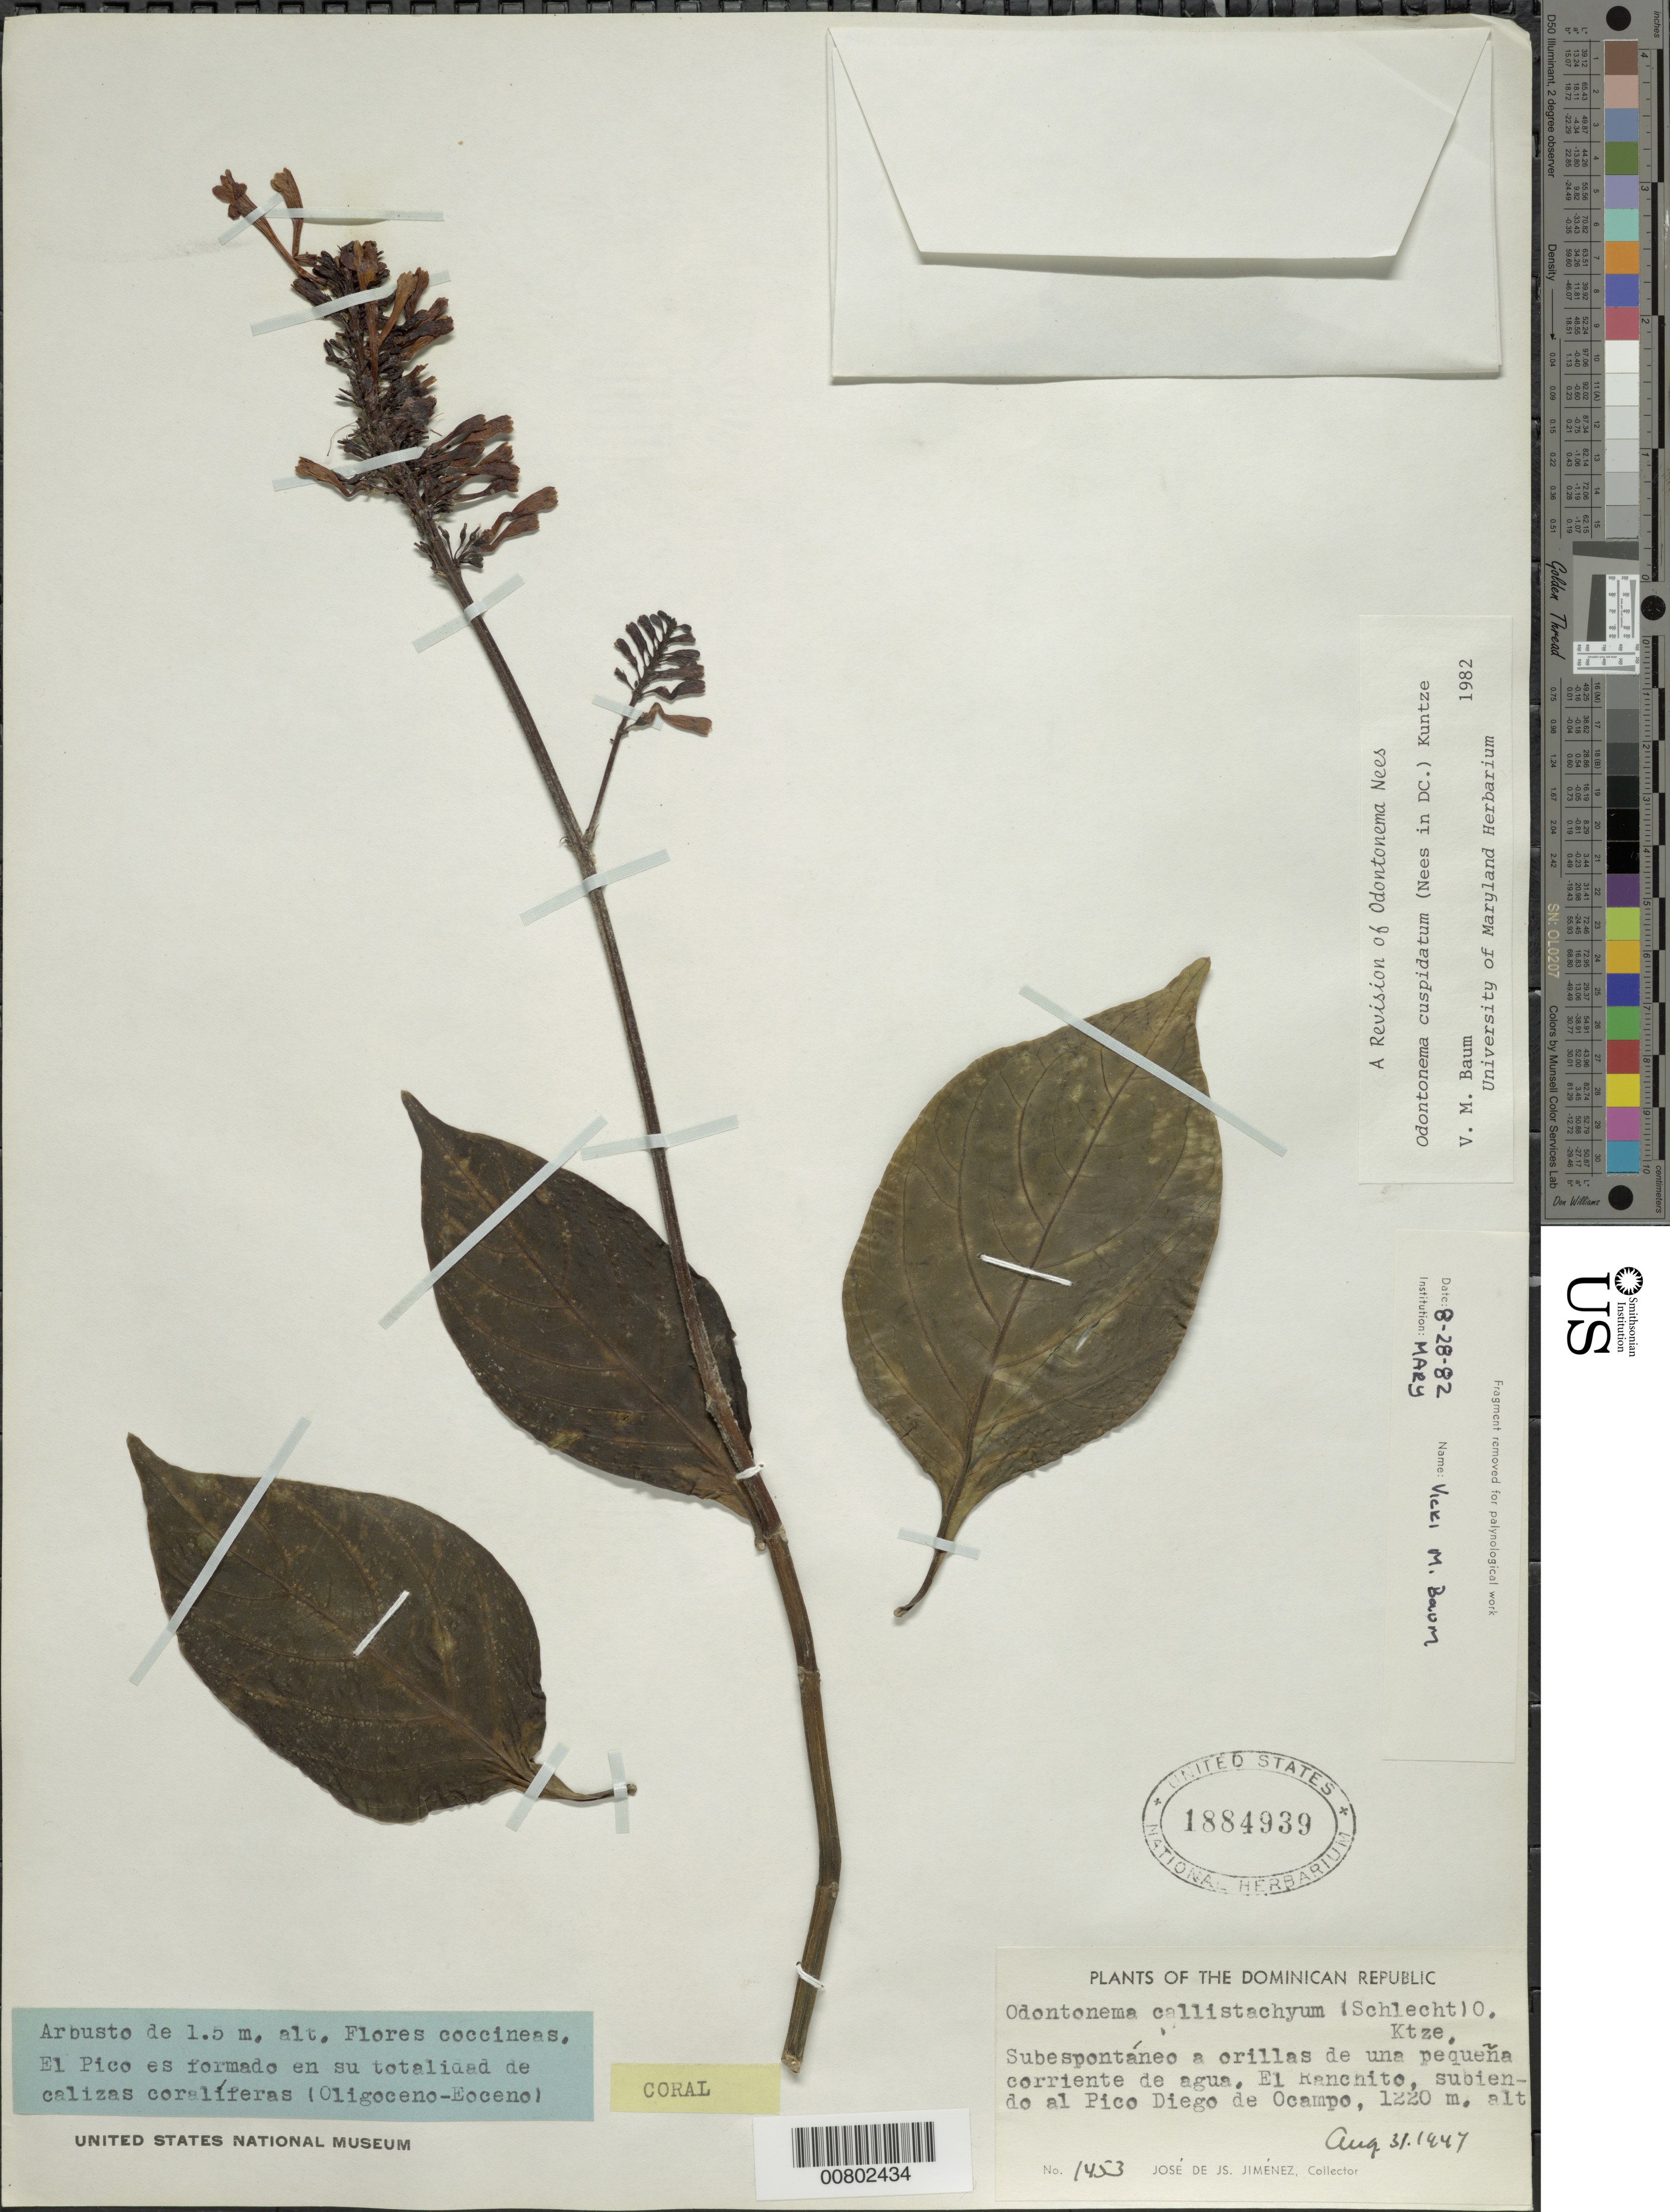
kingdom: Plantae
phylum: Tracheophyta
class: Magnoliopsida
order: Lamiales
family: Acanthaceae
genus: Odontonema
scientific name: Odontonema cuspidatum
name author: (Nees) Kuntze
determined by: Baum, V. M.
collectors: J. J. Jiménez Almonte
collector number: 1453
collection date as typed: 31 Aug 1947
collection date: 1947-08-31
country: Dominican Republic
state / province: Santiago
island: Hispaniola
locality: El Ranchito, subiendo al Pico Diego de Ocampo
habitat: A orillas de una pequeña corriente de agua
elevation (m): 1220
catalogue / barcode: US 1884939